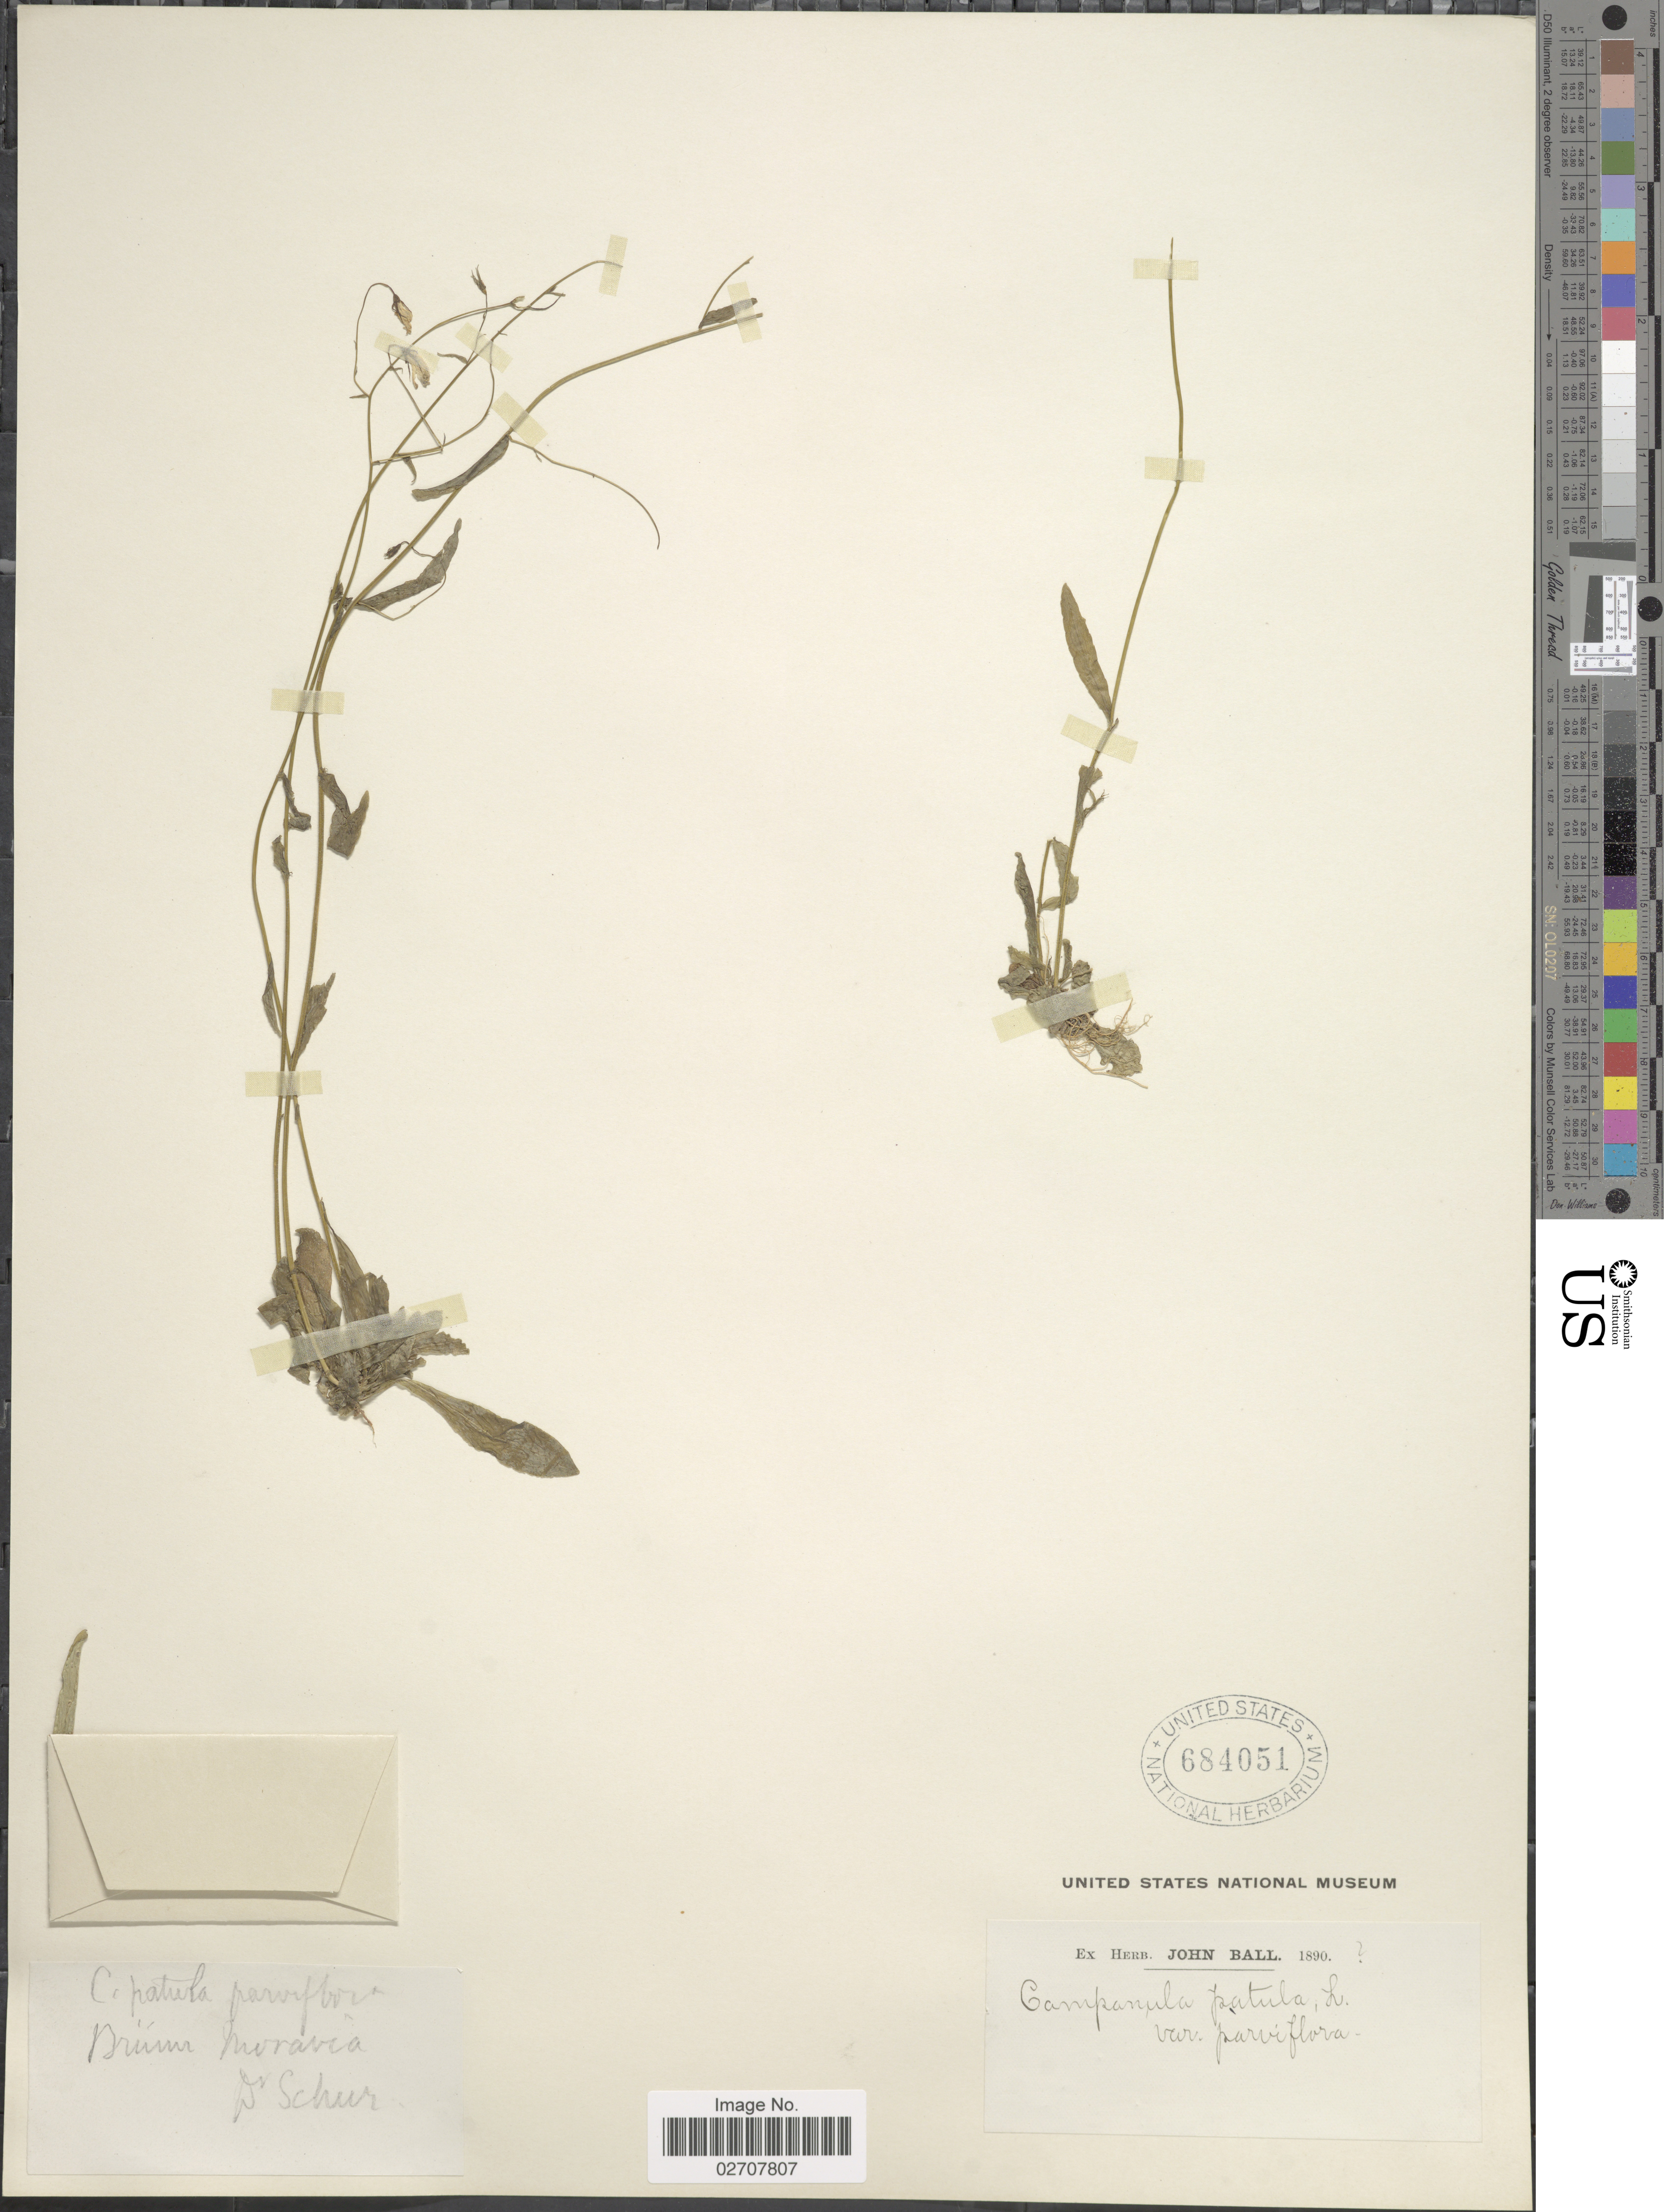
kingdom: Plantae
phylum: Tracheophyta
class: Magnoliopsida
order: Asterales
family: Campanulaceae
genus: Campanula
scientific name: Campanula patula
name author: L.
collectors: Schur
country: Czechia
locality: Brumr Moravia [interpreted]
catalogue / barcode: US 684051